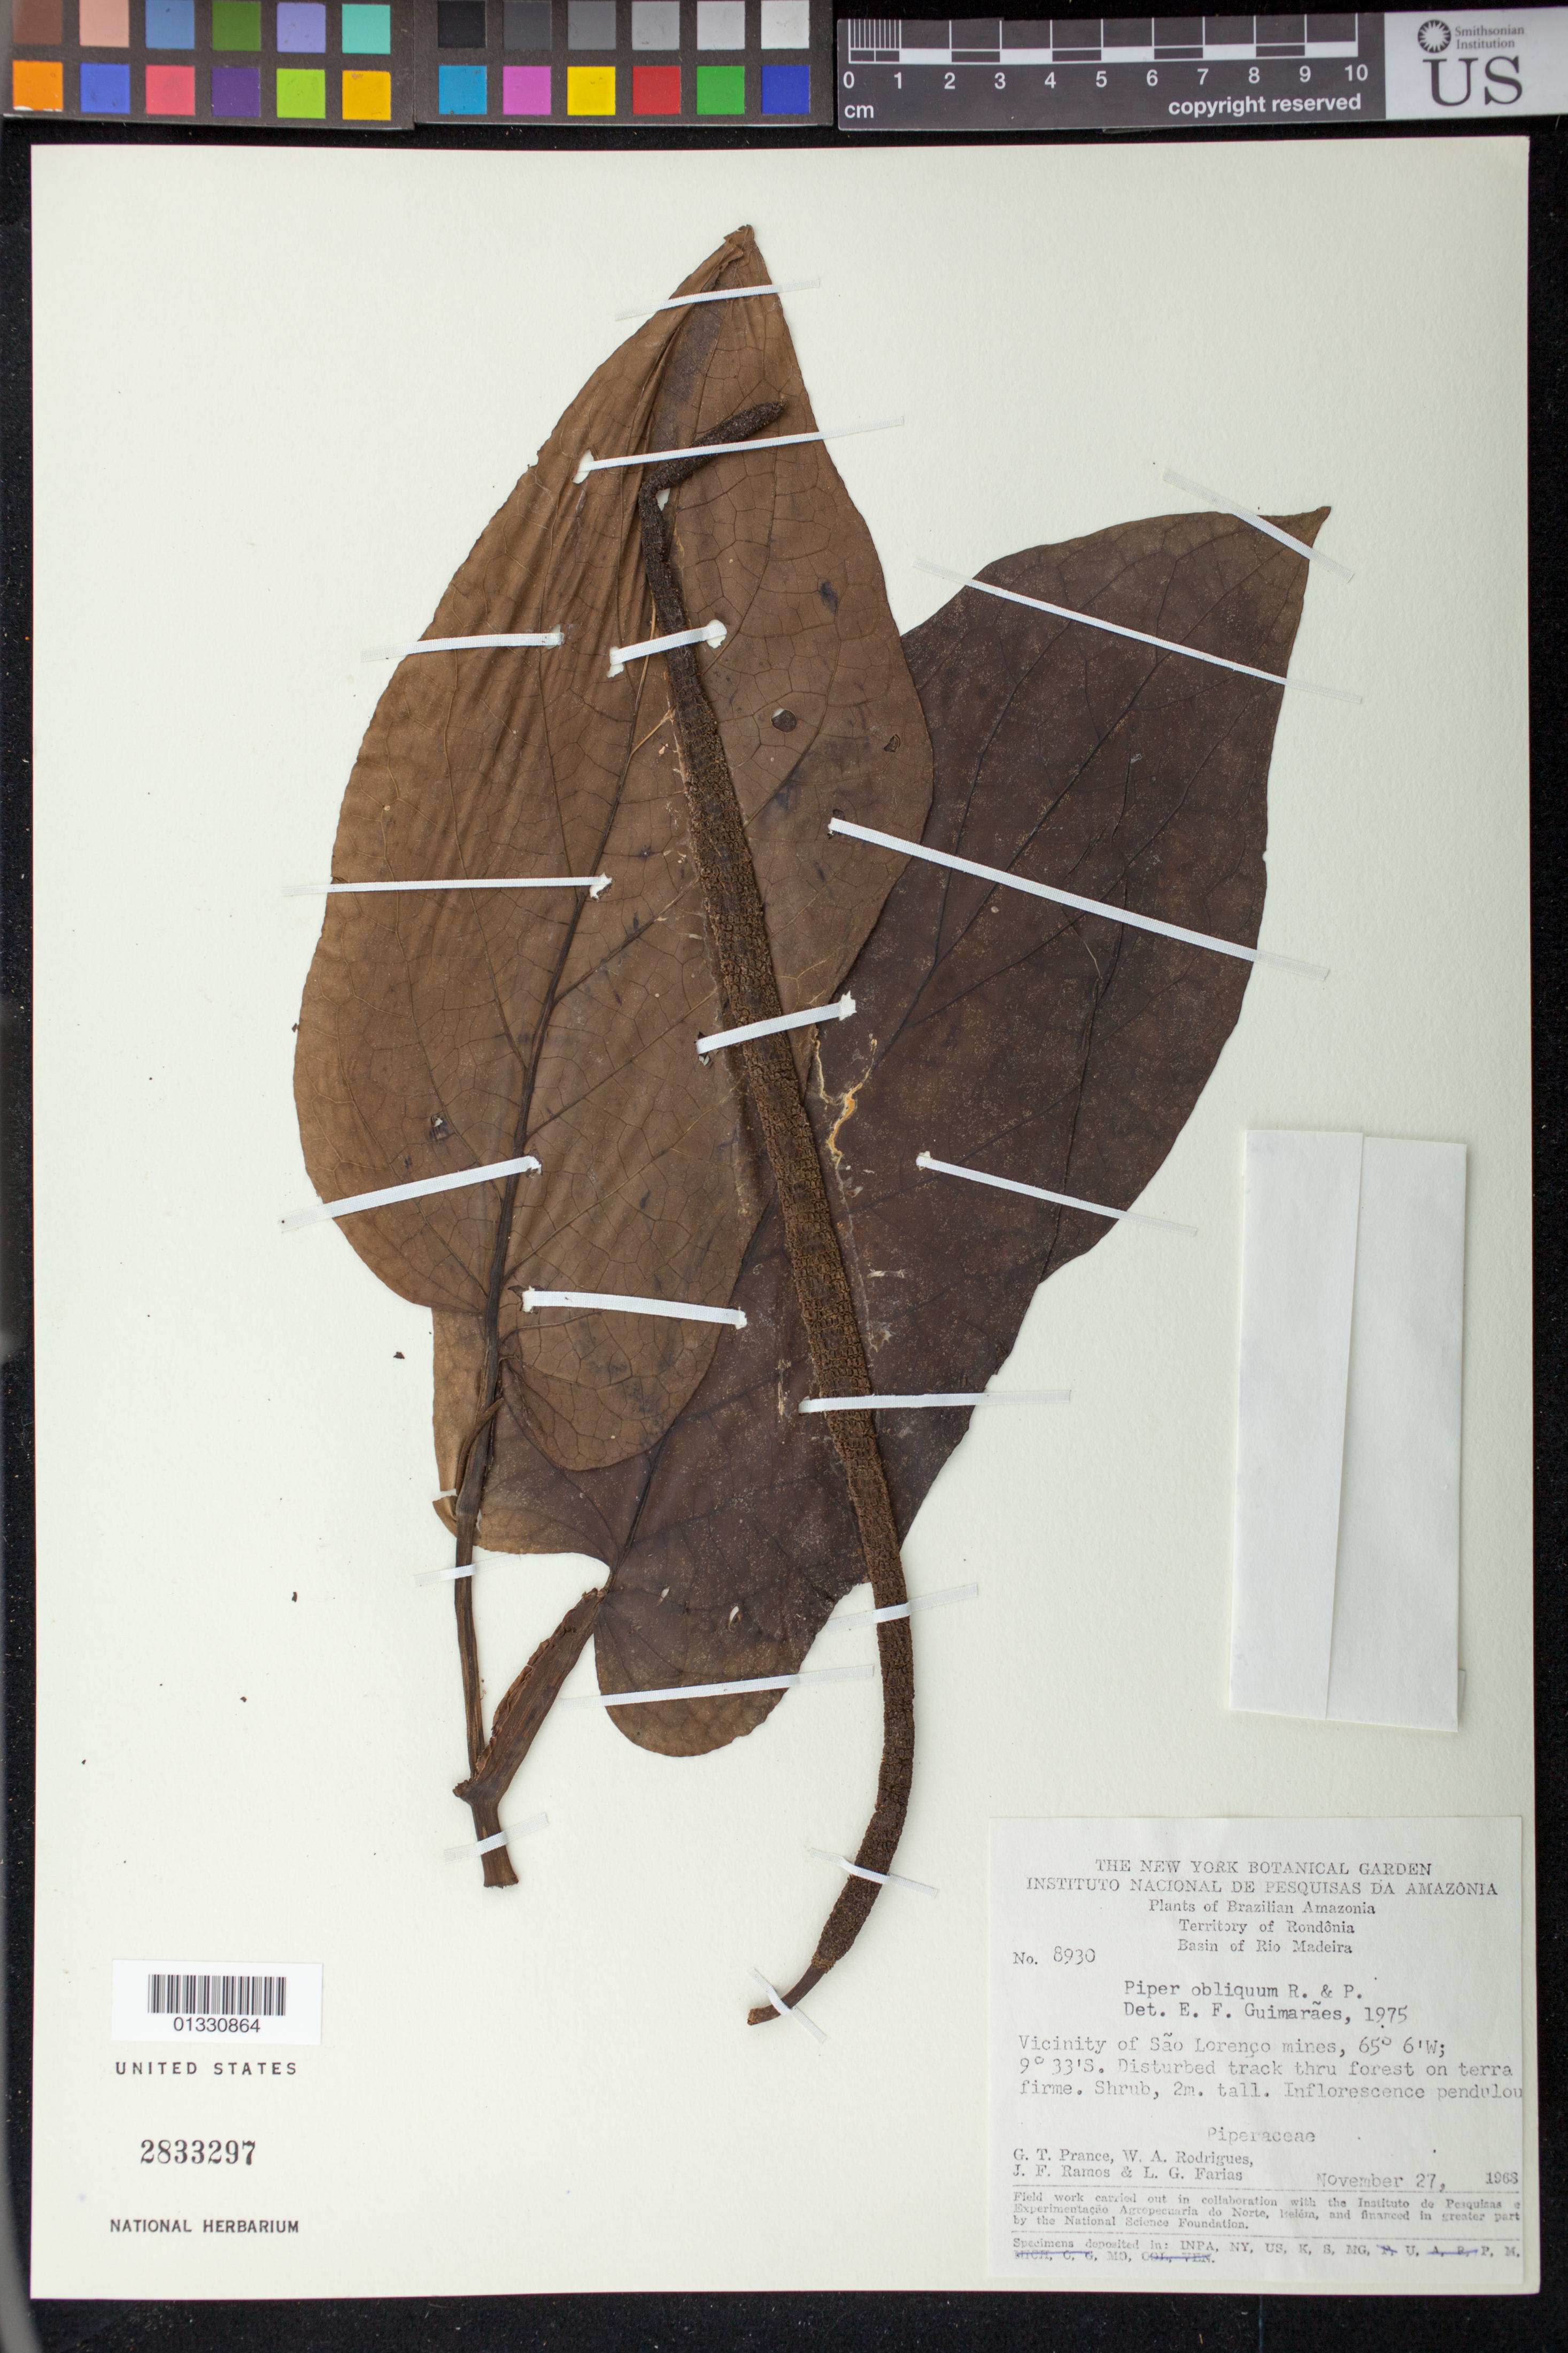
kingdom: Plantae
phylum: Tracheophyta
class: Magnoliopsida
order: Piperales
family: Piperaceae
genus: Piper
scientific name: Piper obliquum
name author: Ruiz & Pav.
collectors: G. T. Prance, W. A. Rodrigues, J. F. Ramos & L. G. Farias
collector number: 8930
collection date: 1968-11-27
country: Brazil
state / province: Rondônia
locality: Vicinity of São Lourenço mines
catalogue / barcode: US 2833297